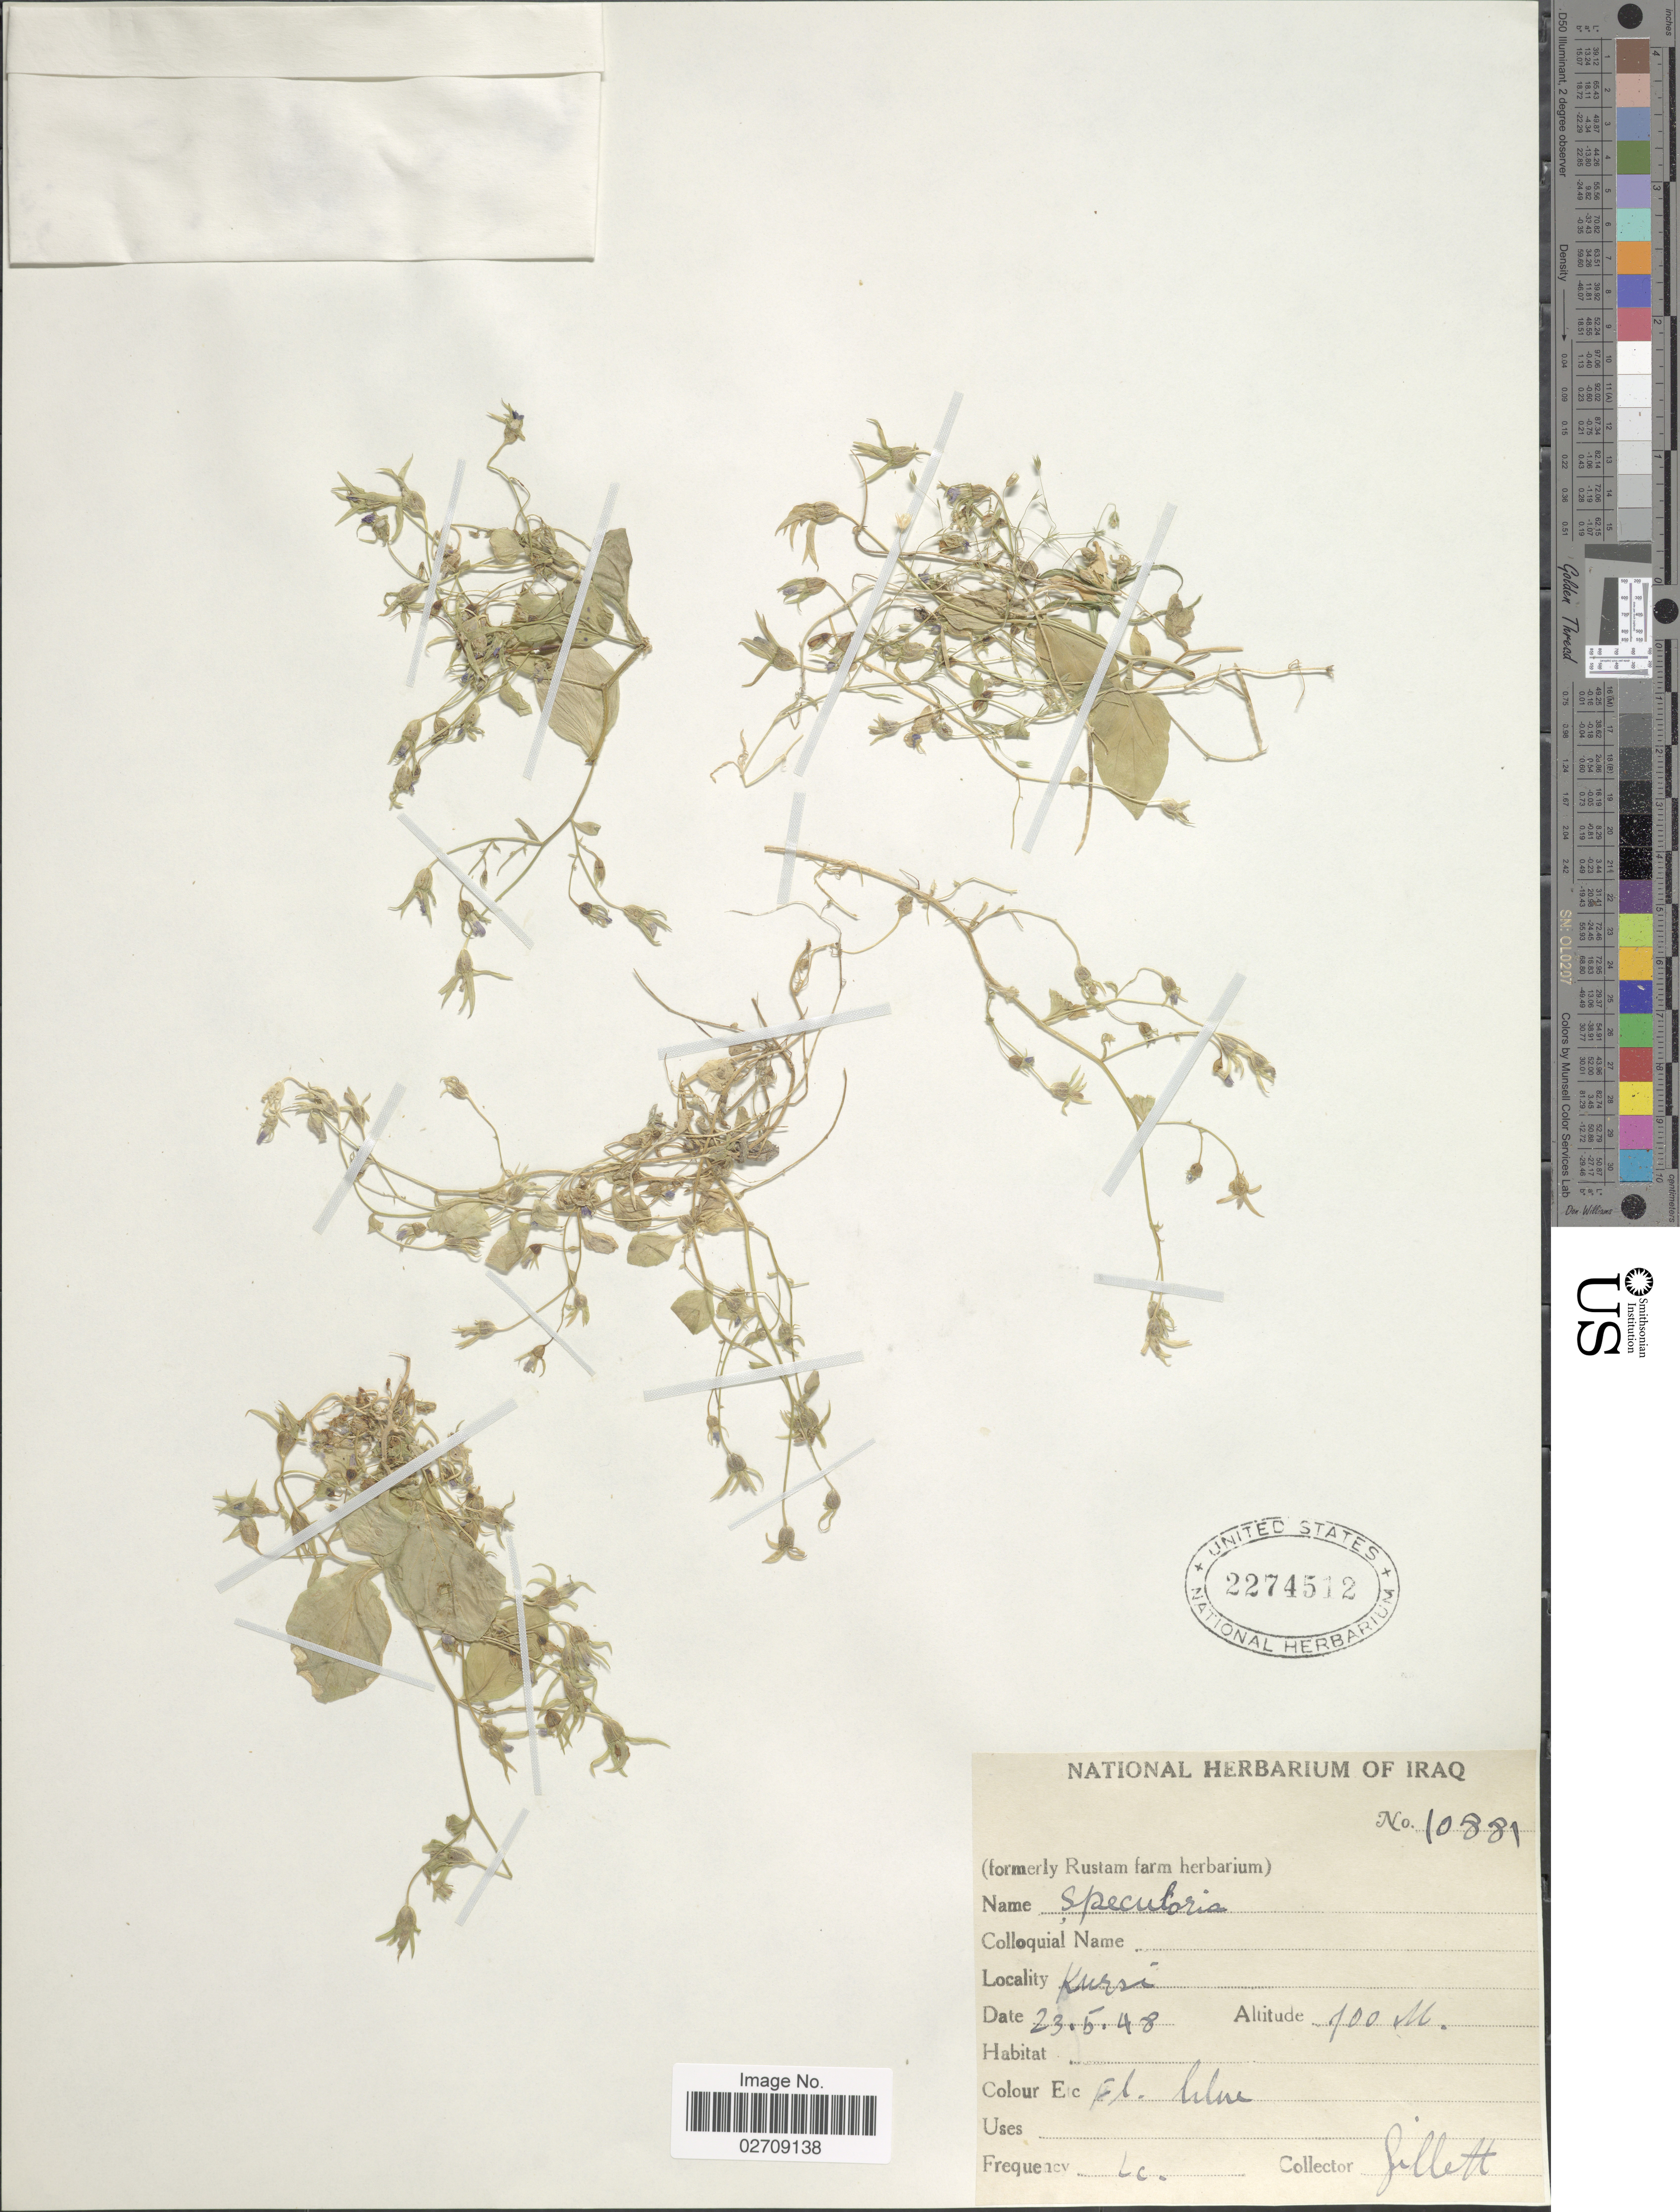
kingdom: Plantae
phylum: Tracheophyta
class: Magnoliopsida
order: Asterales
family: Campanulaceae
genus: Legousia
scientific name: Legousia speculum-veneris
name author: (L.) Chaix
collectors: Gillett, --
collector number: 10881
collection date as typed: Transcribed d/m/y: 23/5/48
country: Iraq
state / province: Ninawa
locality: Kursi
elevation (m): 700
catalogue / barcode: US 2274512